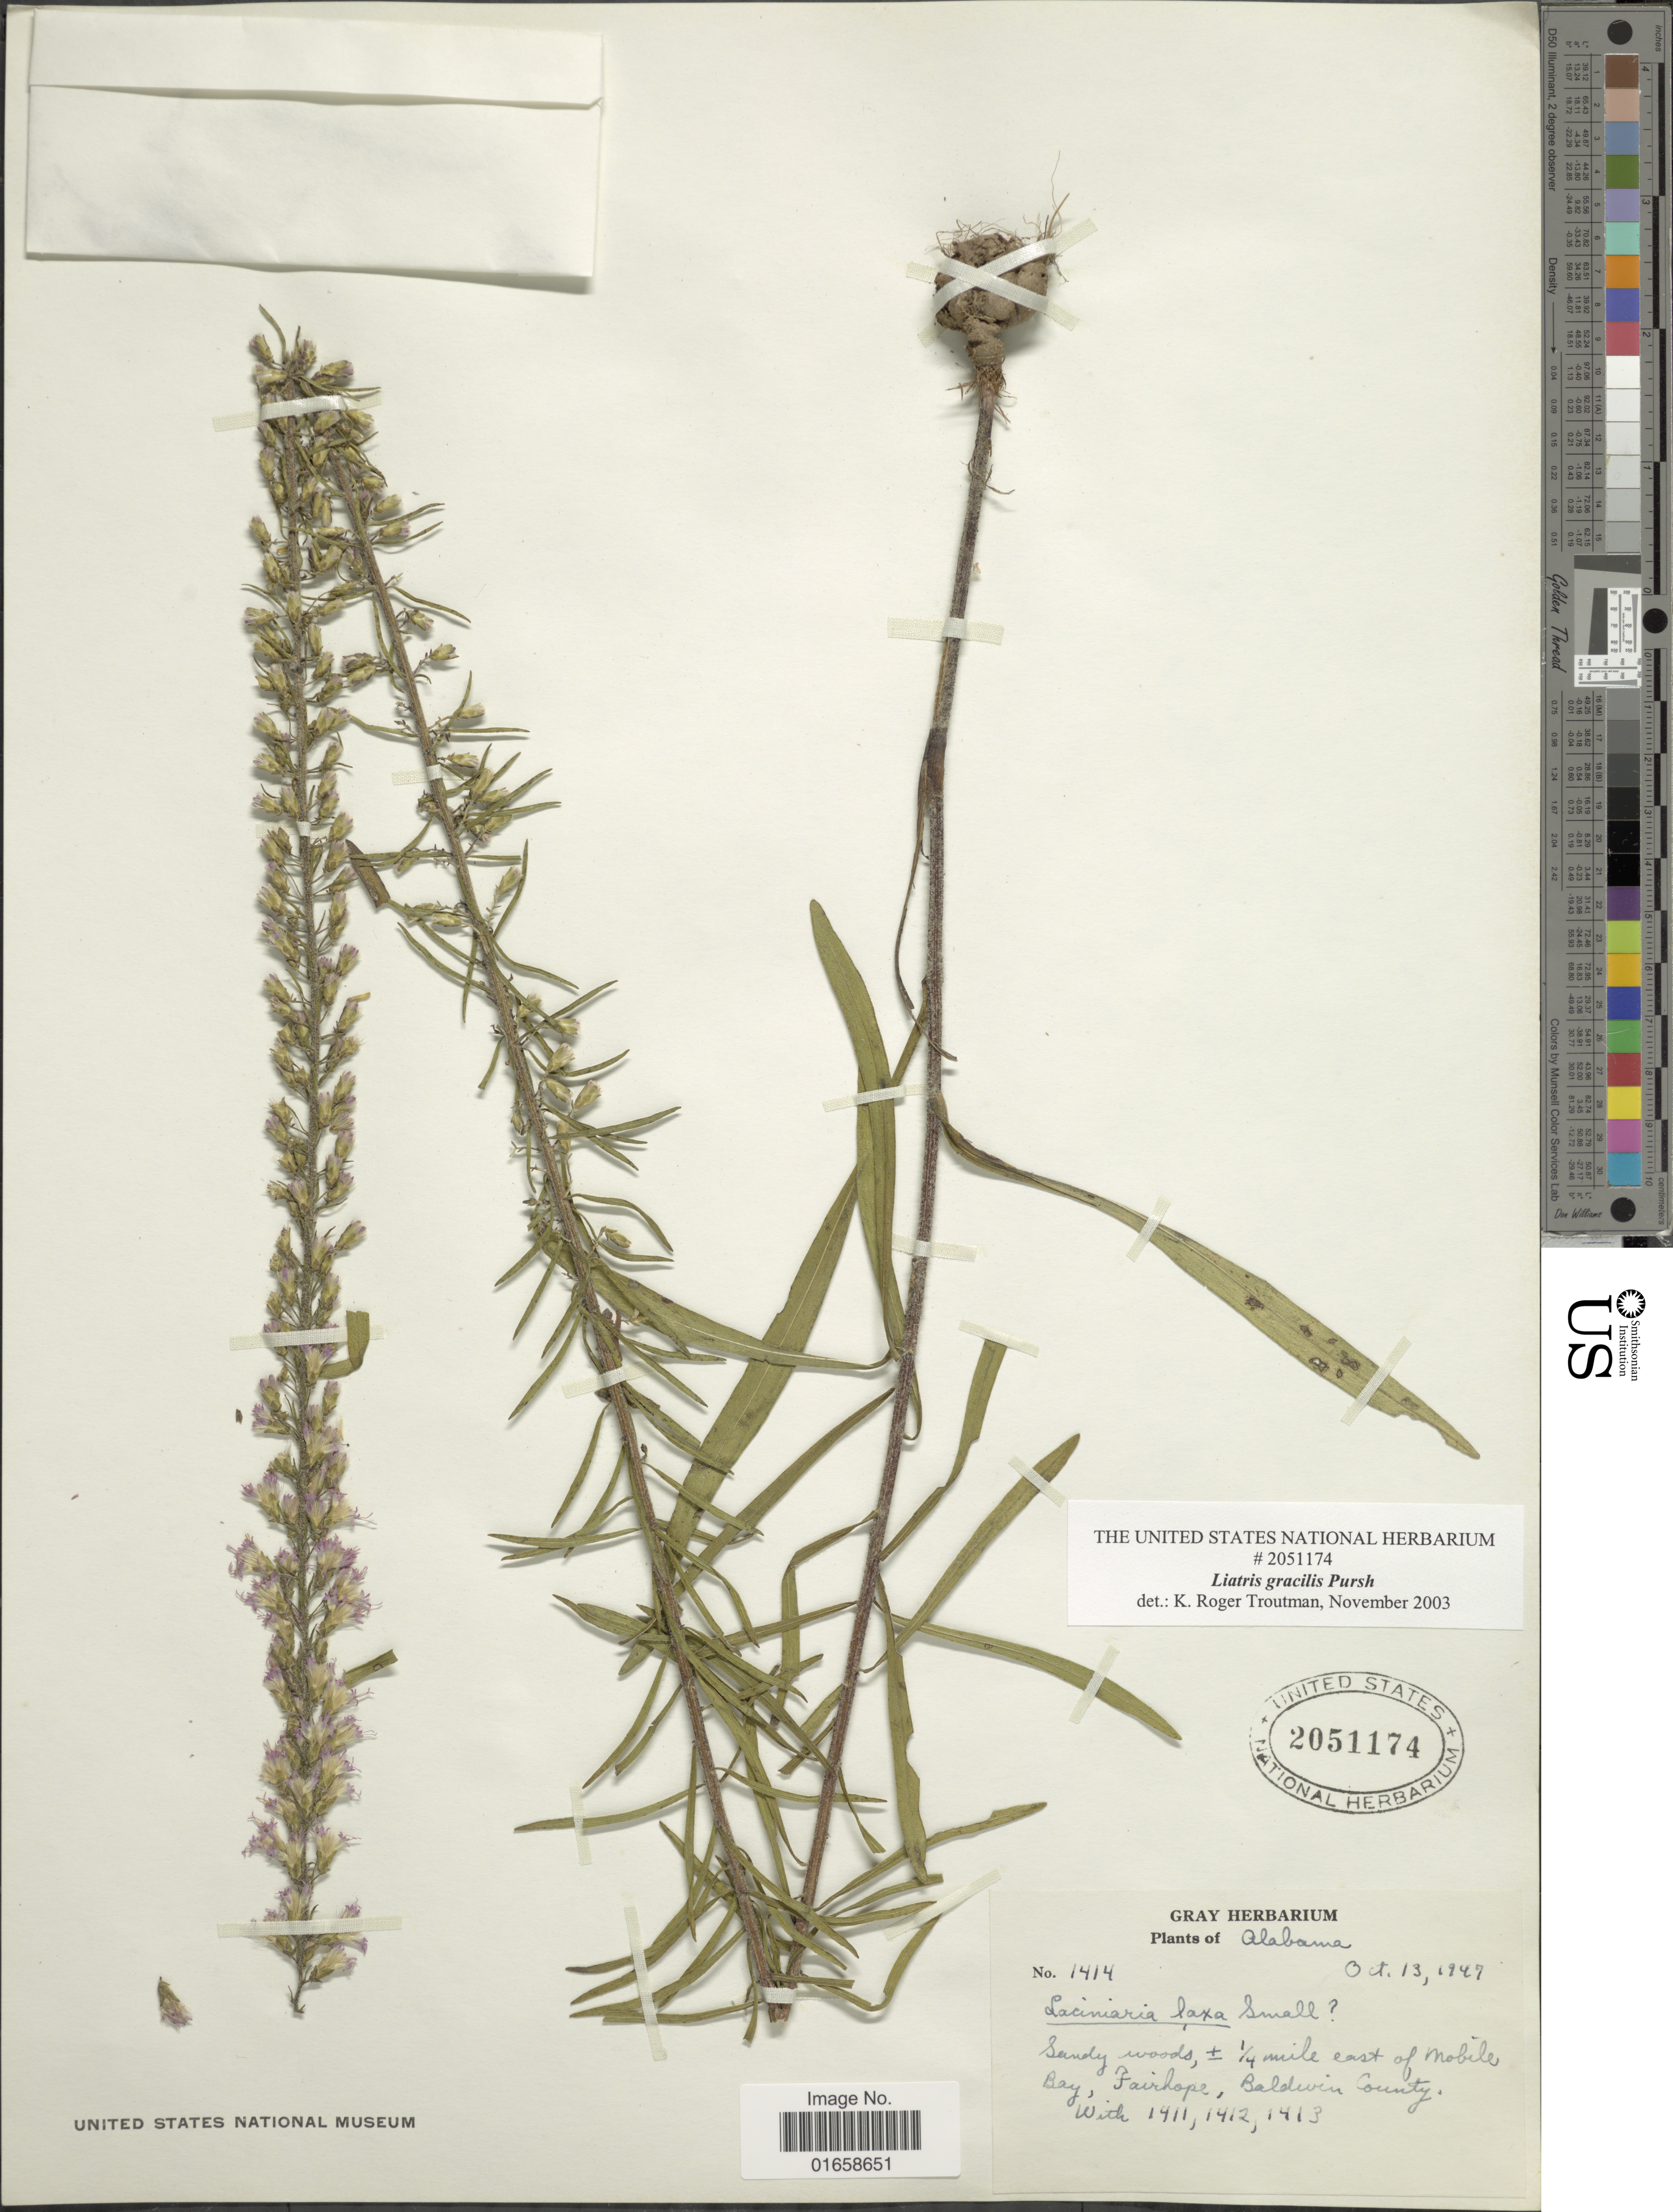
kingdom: Plantae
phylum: Tracheophyta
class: Magnoliopsida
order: Asterales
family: Asteraceae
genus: Liatris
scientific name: Liatris gracilis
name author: Pursh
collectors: ex herb. Gray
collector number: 1414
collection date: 1947-10-13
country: United States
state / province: Alabama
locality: Sandy Woods, ± ¼ mile east of Mobile Bay, Fairlope, Baldwin County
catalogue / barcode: US 2051174